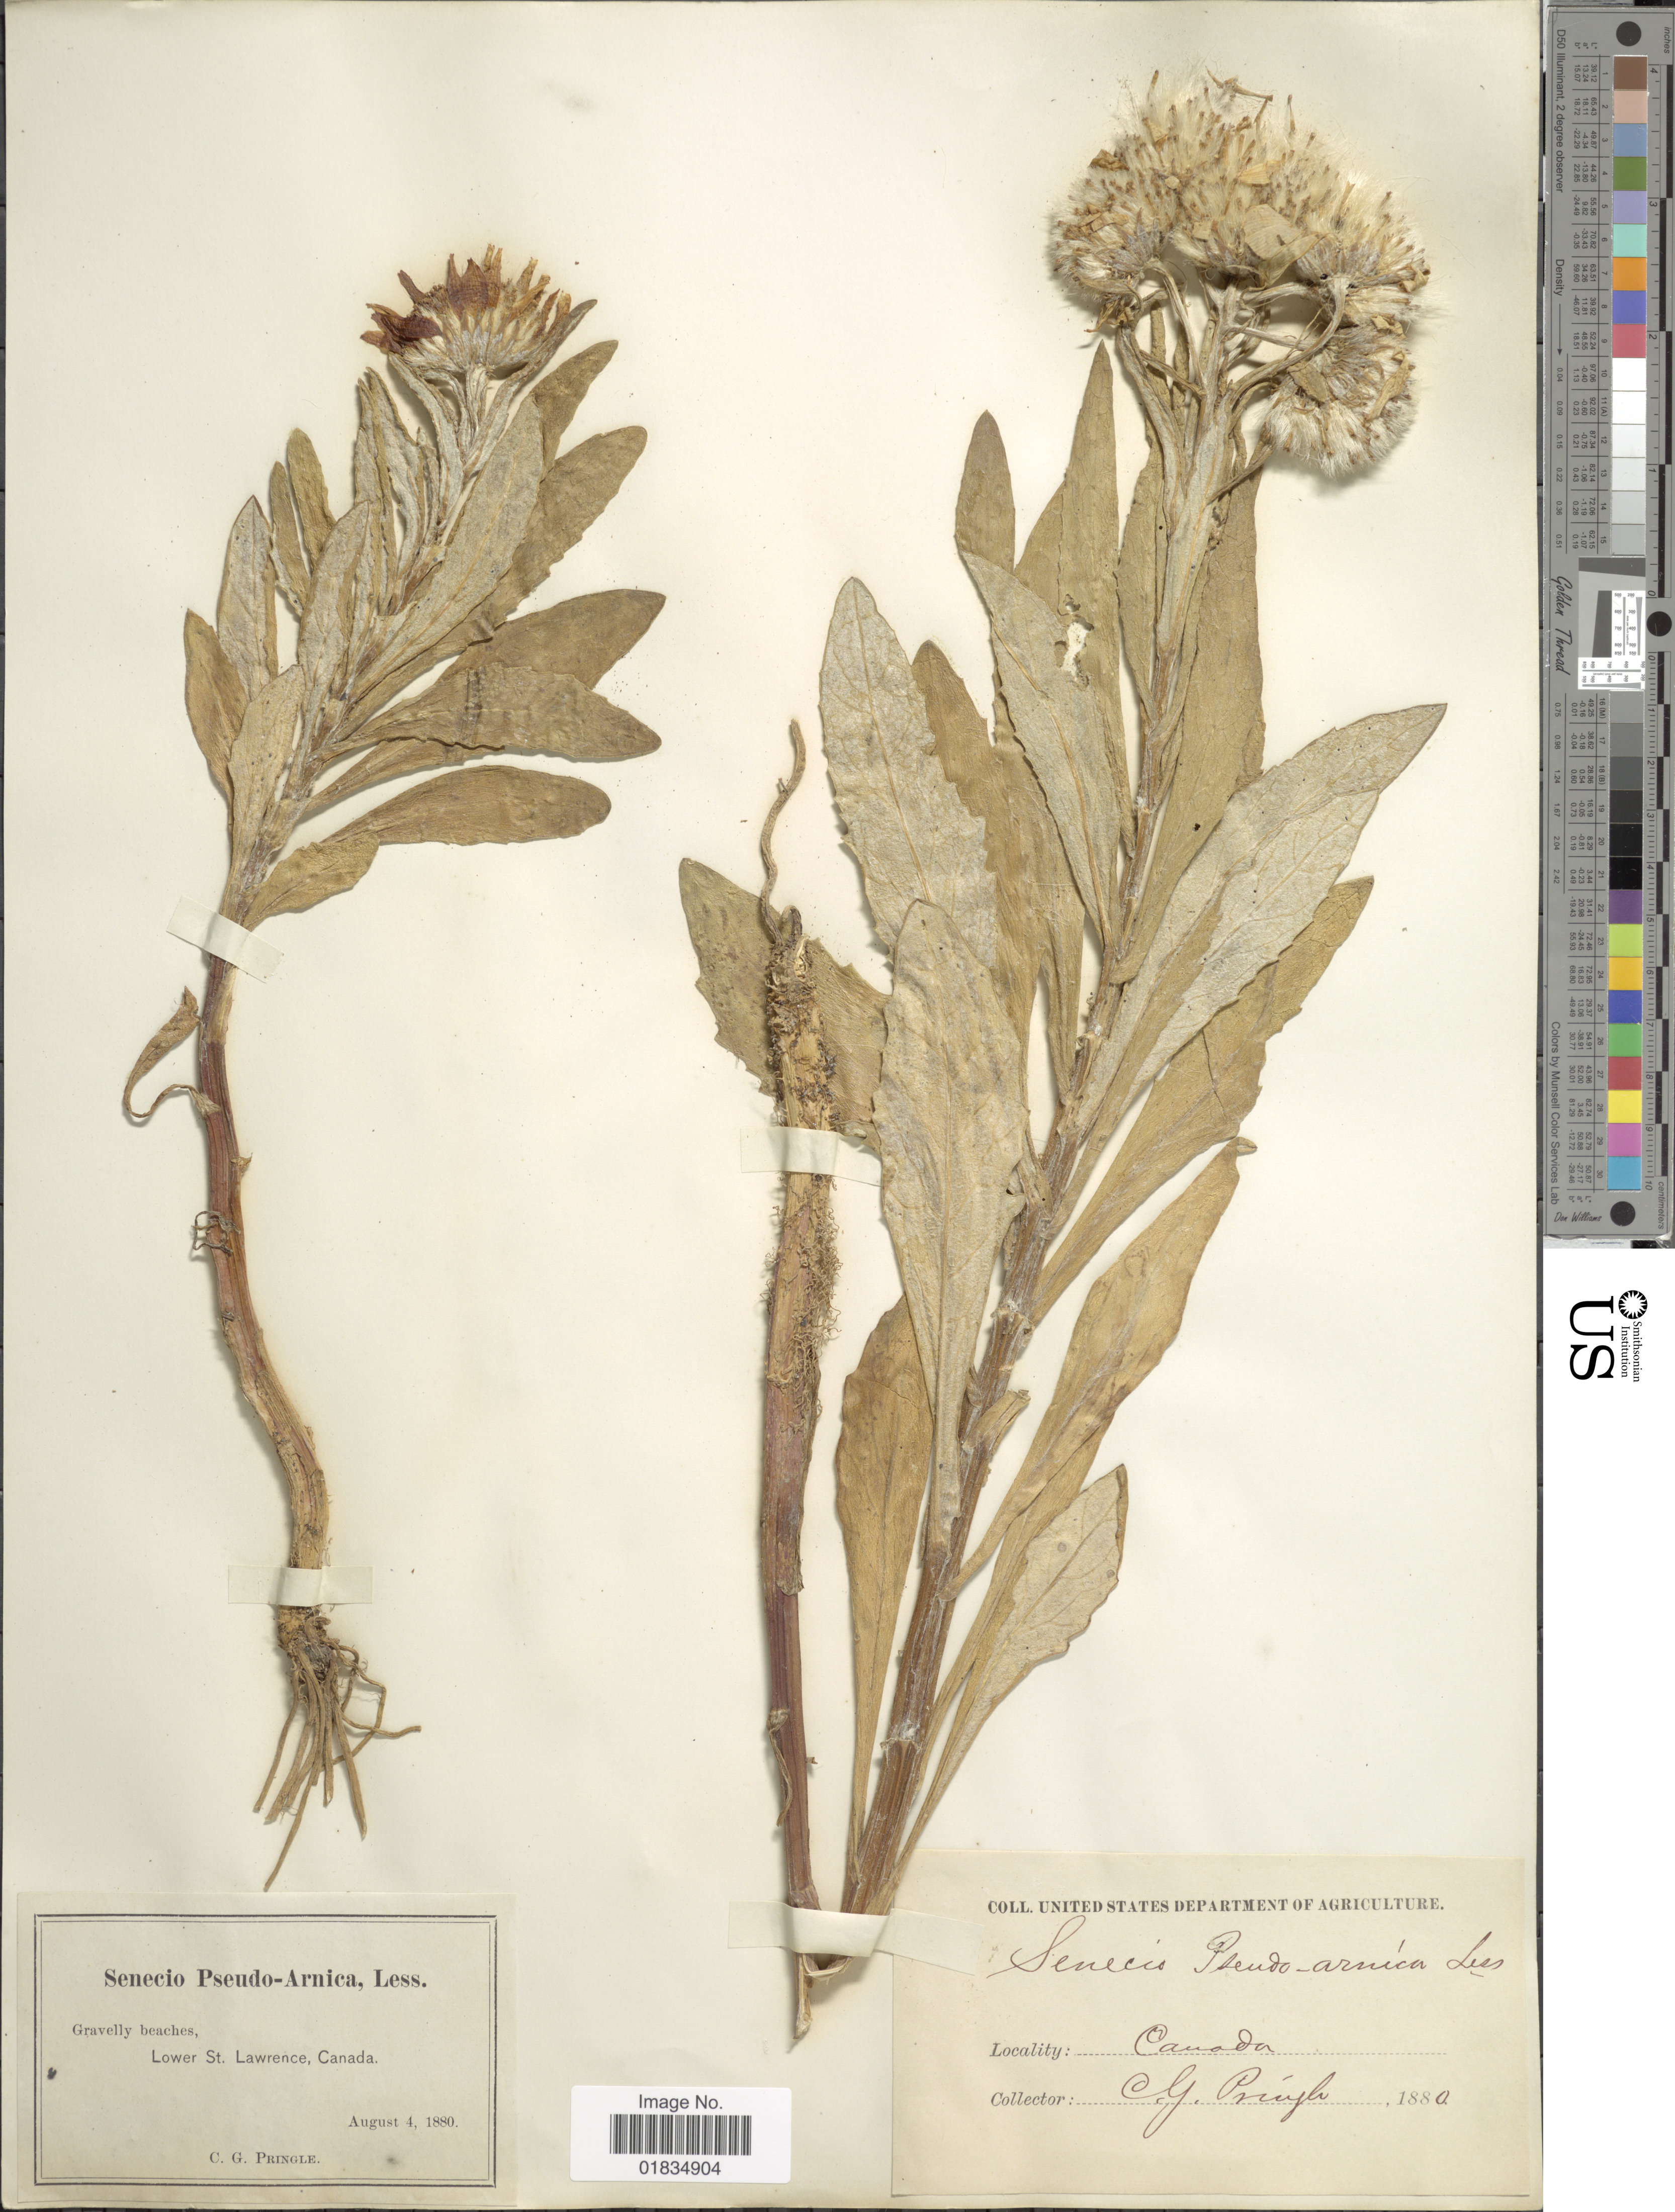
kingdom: Plantae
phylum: Tracheophyta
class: Magnoliopsida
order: Asterales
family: Asteraceae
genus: Senecio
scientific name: Senecio pseudoarnica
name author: Less.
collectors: C. G. Pringle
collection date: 1880-08-04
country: Canada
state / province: Ontario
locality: Lower St. Lawrence